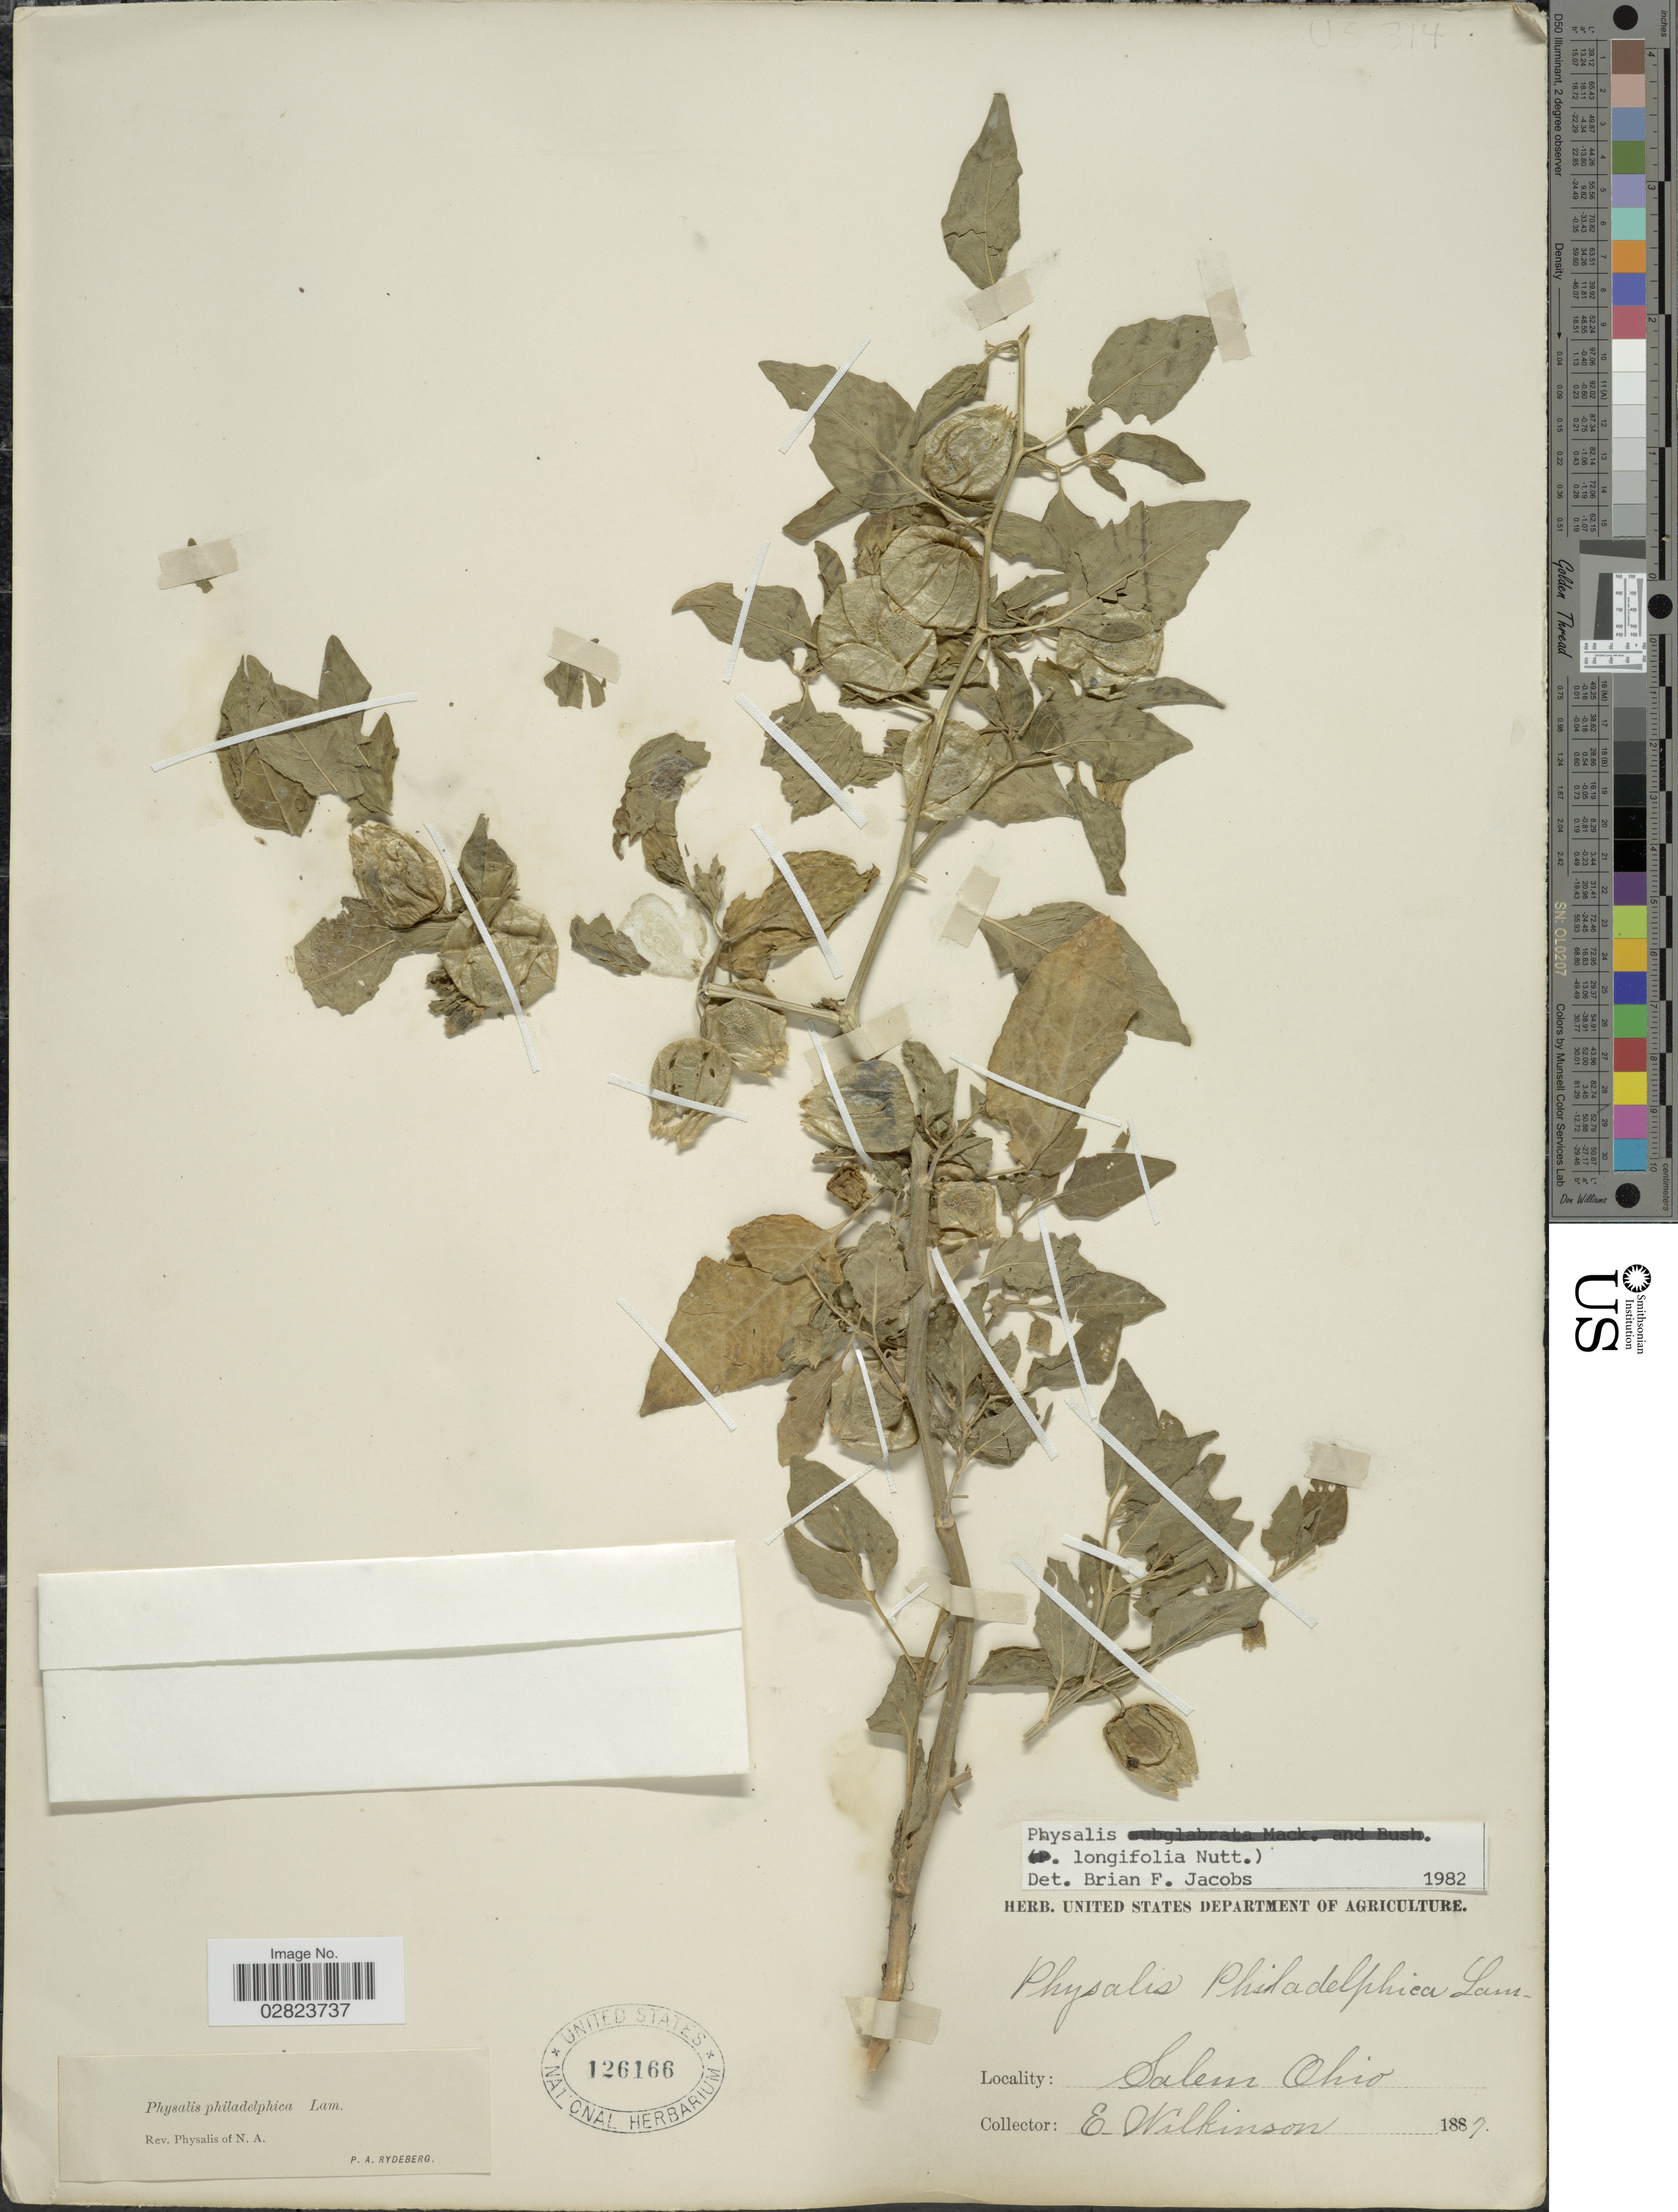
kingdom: Plantae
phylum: Tracheophyta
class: Magnoliopsida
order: Solanales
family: Solanaceae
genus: Physalis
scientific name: Physalis longifolia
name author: Nutt.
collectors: E. Wilkinson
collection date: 1887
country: United States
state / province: Ohio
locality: Salem.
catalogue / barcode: US 126166